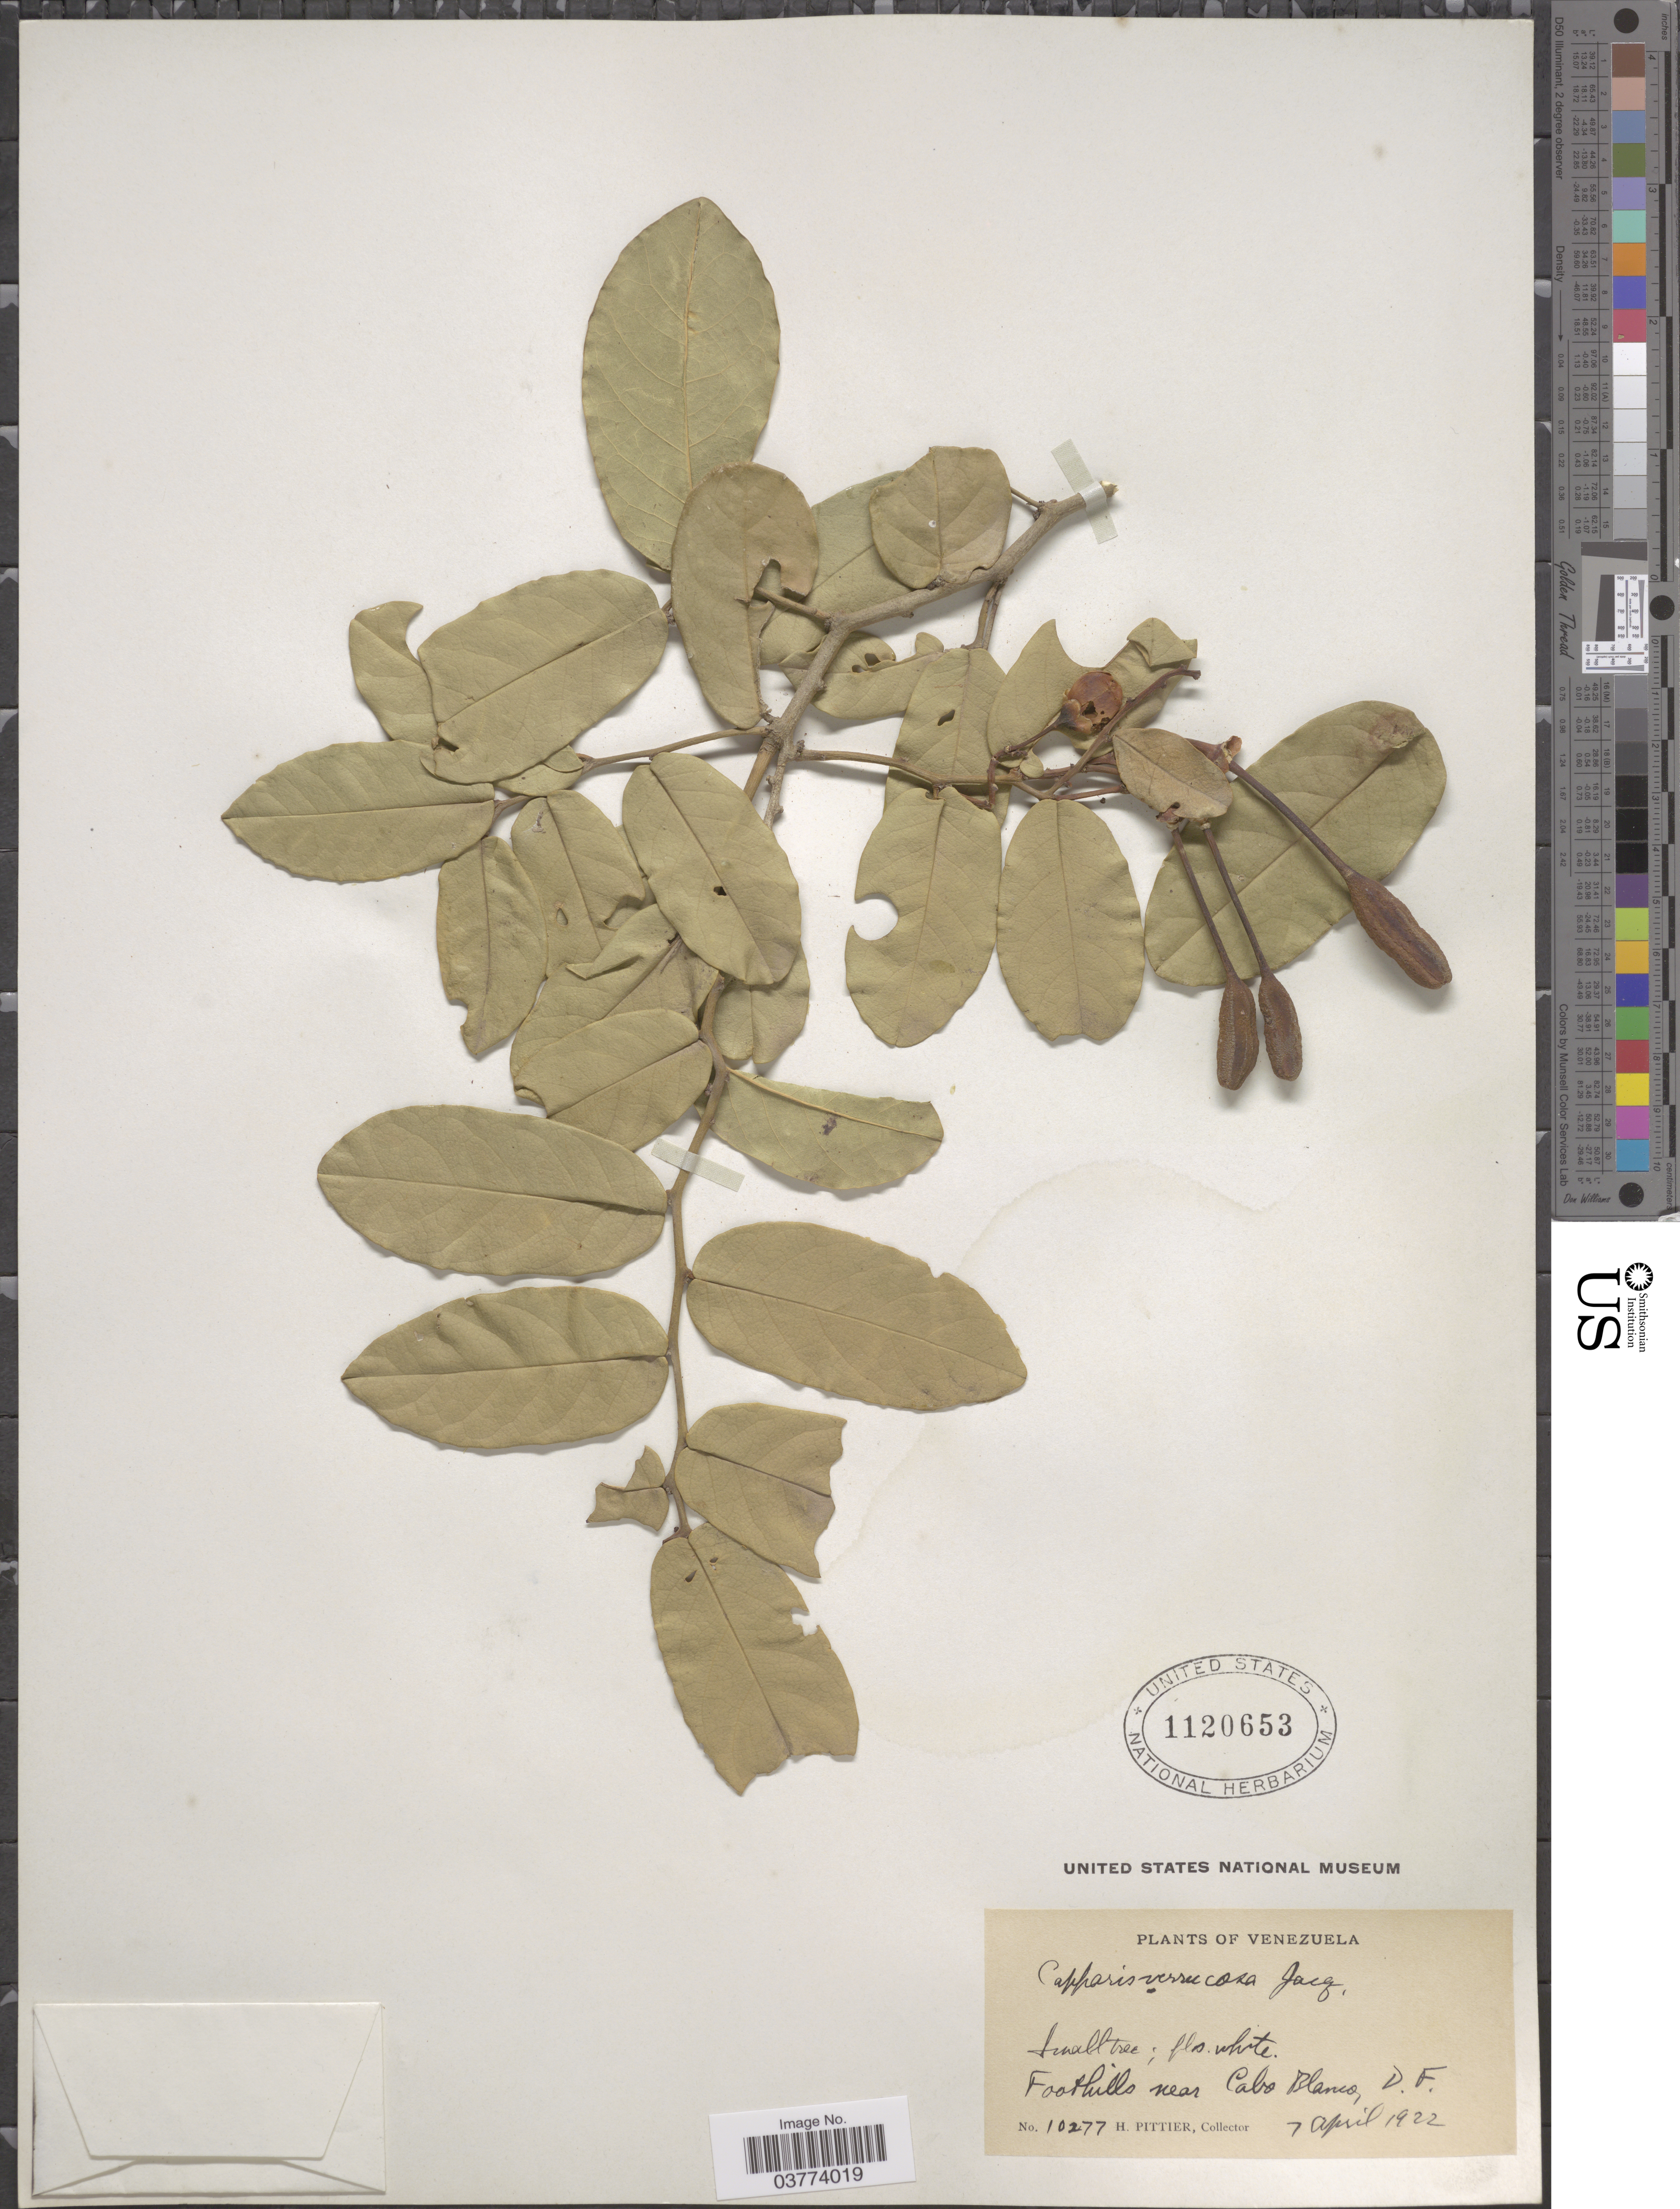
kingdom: Plantae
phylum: Tracheophyta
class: Magnoliopsida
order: Brassicales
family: Capparaceae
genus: Cynophalla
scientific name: Cynophalla verrucosa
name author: (Jacq.) J. Presl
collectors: H. F. Pittier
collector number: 10277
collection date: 1922-04-07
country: Venezuela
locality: Foothills near Cabo Blanco, D.F.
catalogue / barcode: US 1120653